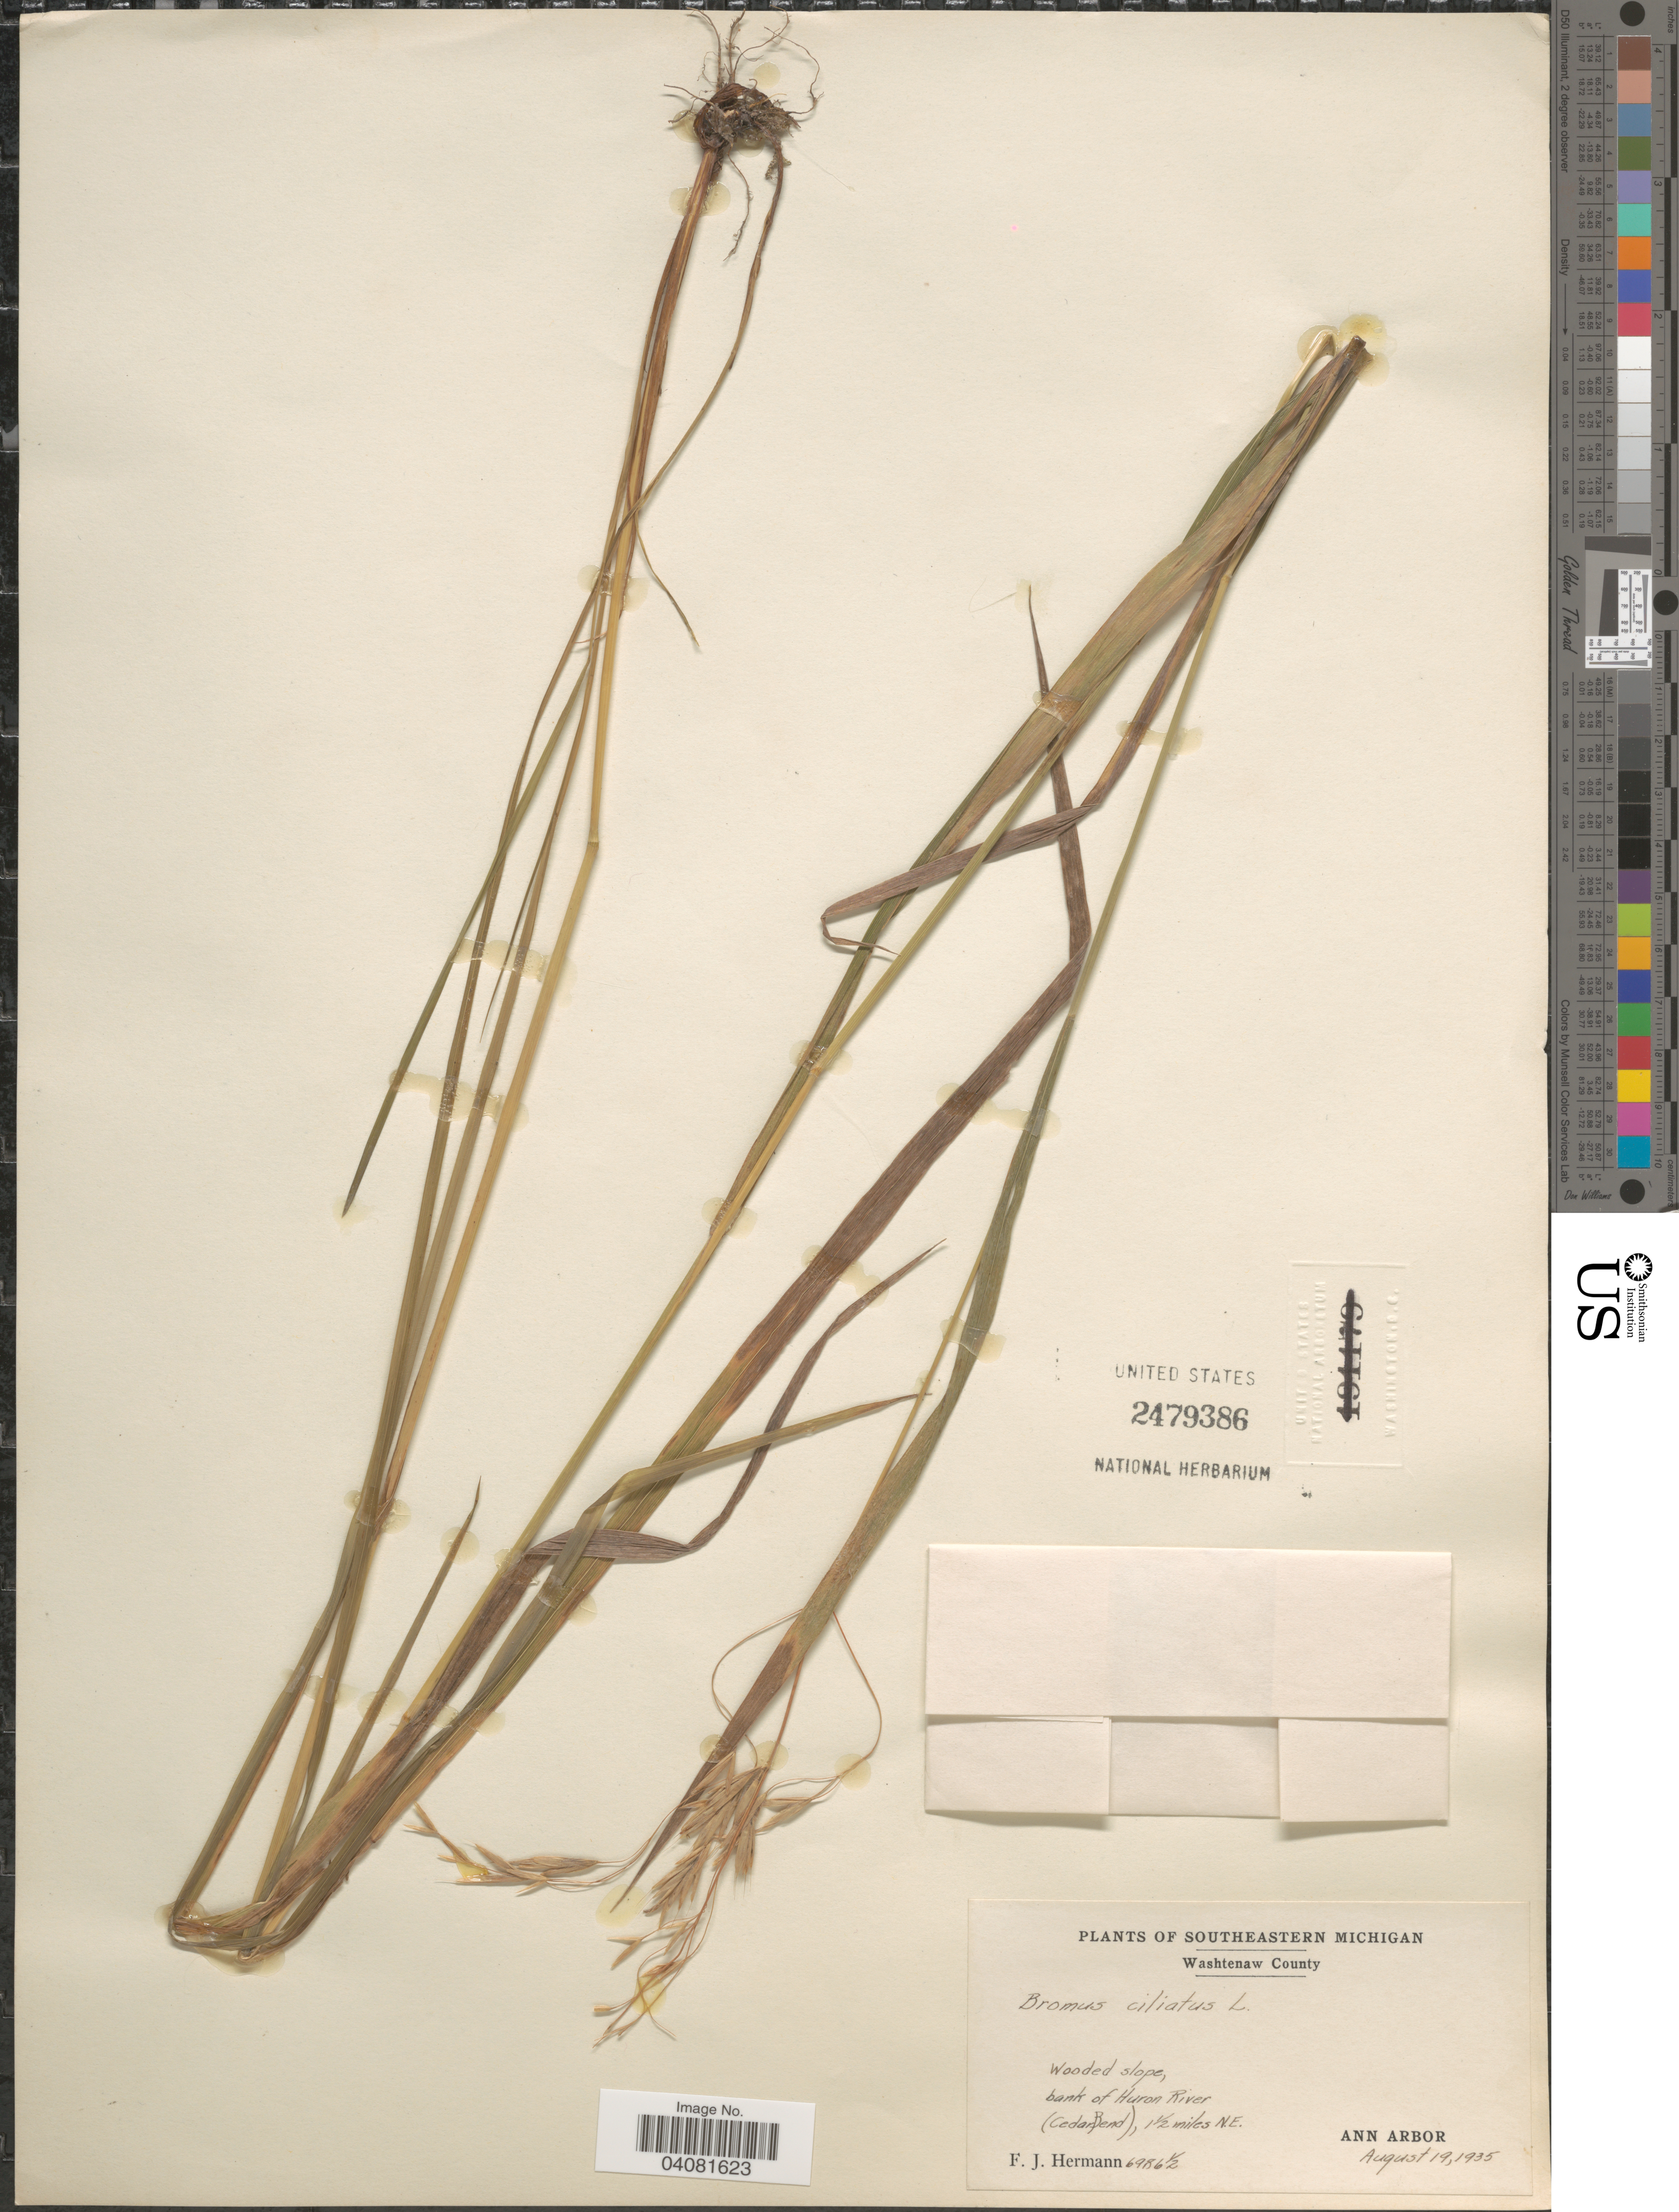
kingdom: Plantae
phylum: Tracheophyta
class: Liliopsida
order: Poales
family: Poaceae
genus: Bromus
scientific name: Bromus ciliatus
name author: L.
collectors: F. J. Hermann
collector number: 6986½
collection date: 1935-08-19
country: United States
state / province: Michigan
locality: Southeastern Michigan. Washtenaw County. Wooded slope, bank of Huron River (Cedar Bend), 1½ miles N.E. Ann Arbor.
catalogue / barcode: US 2479386